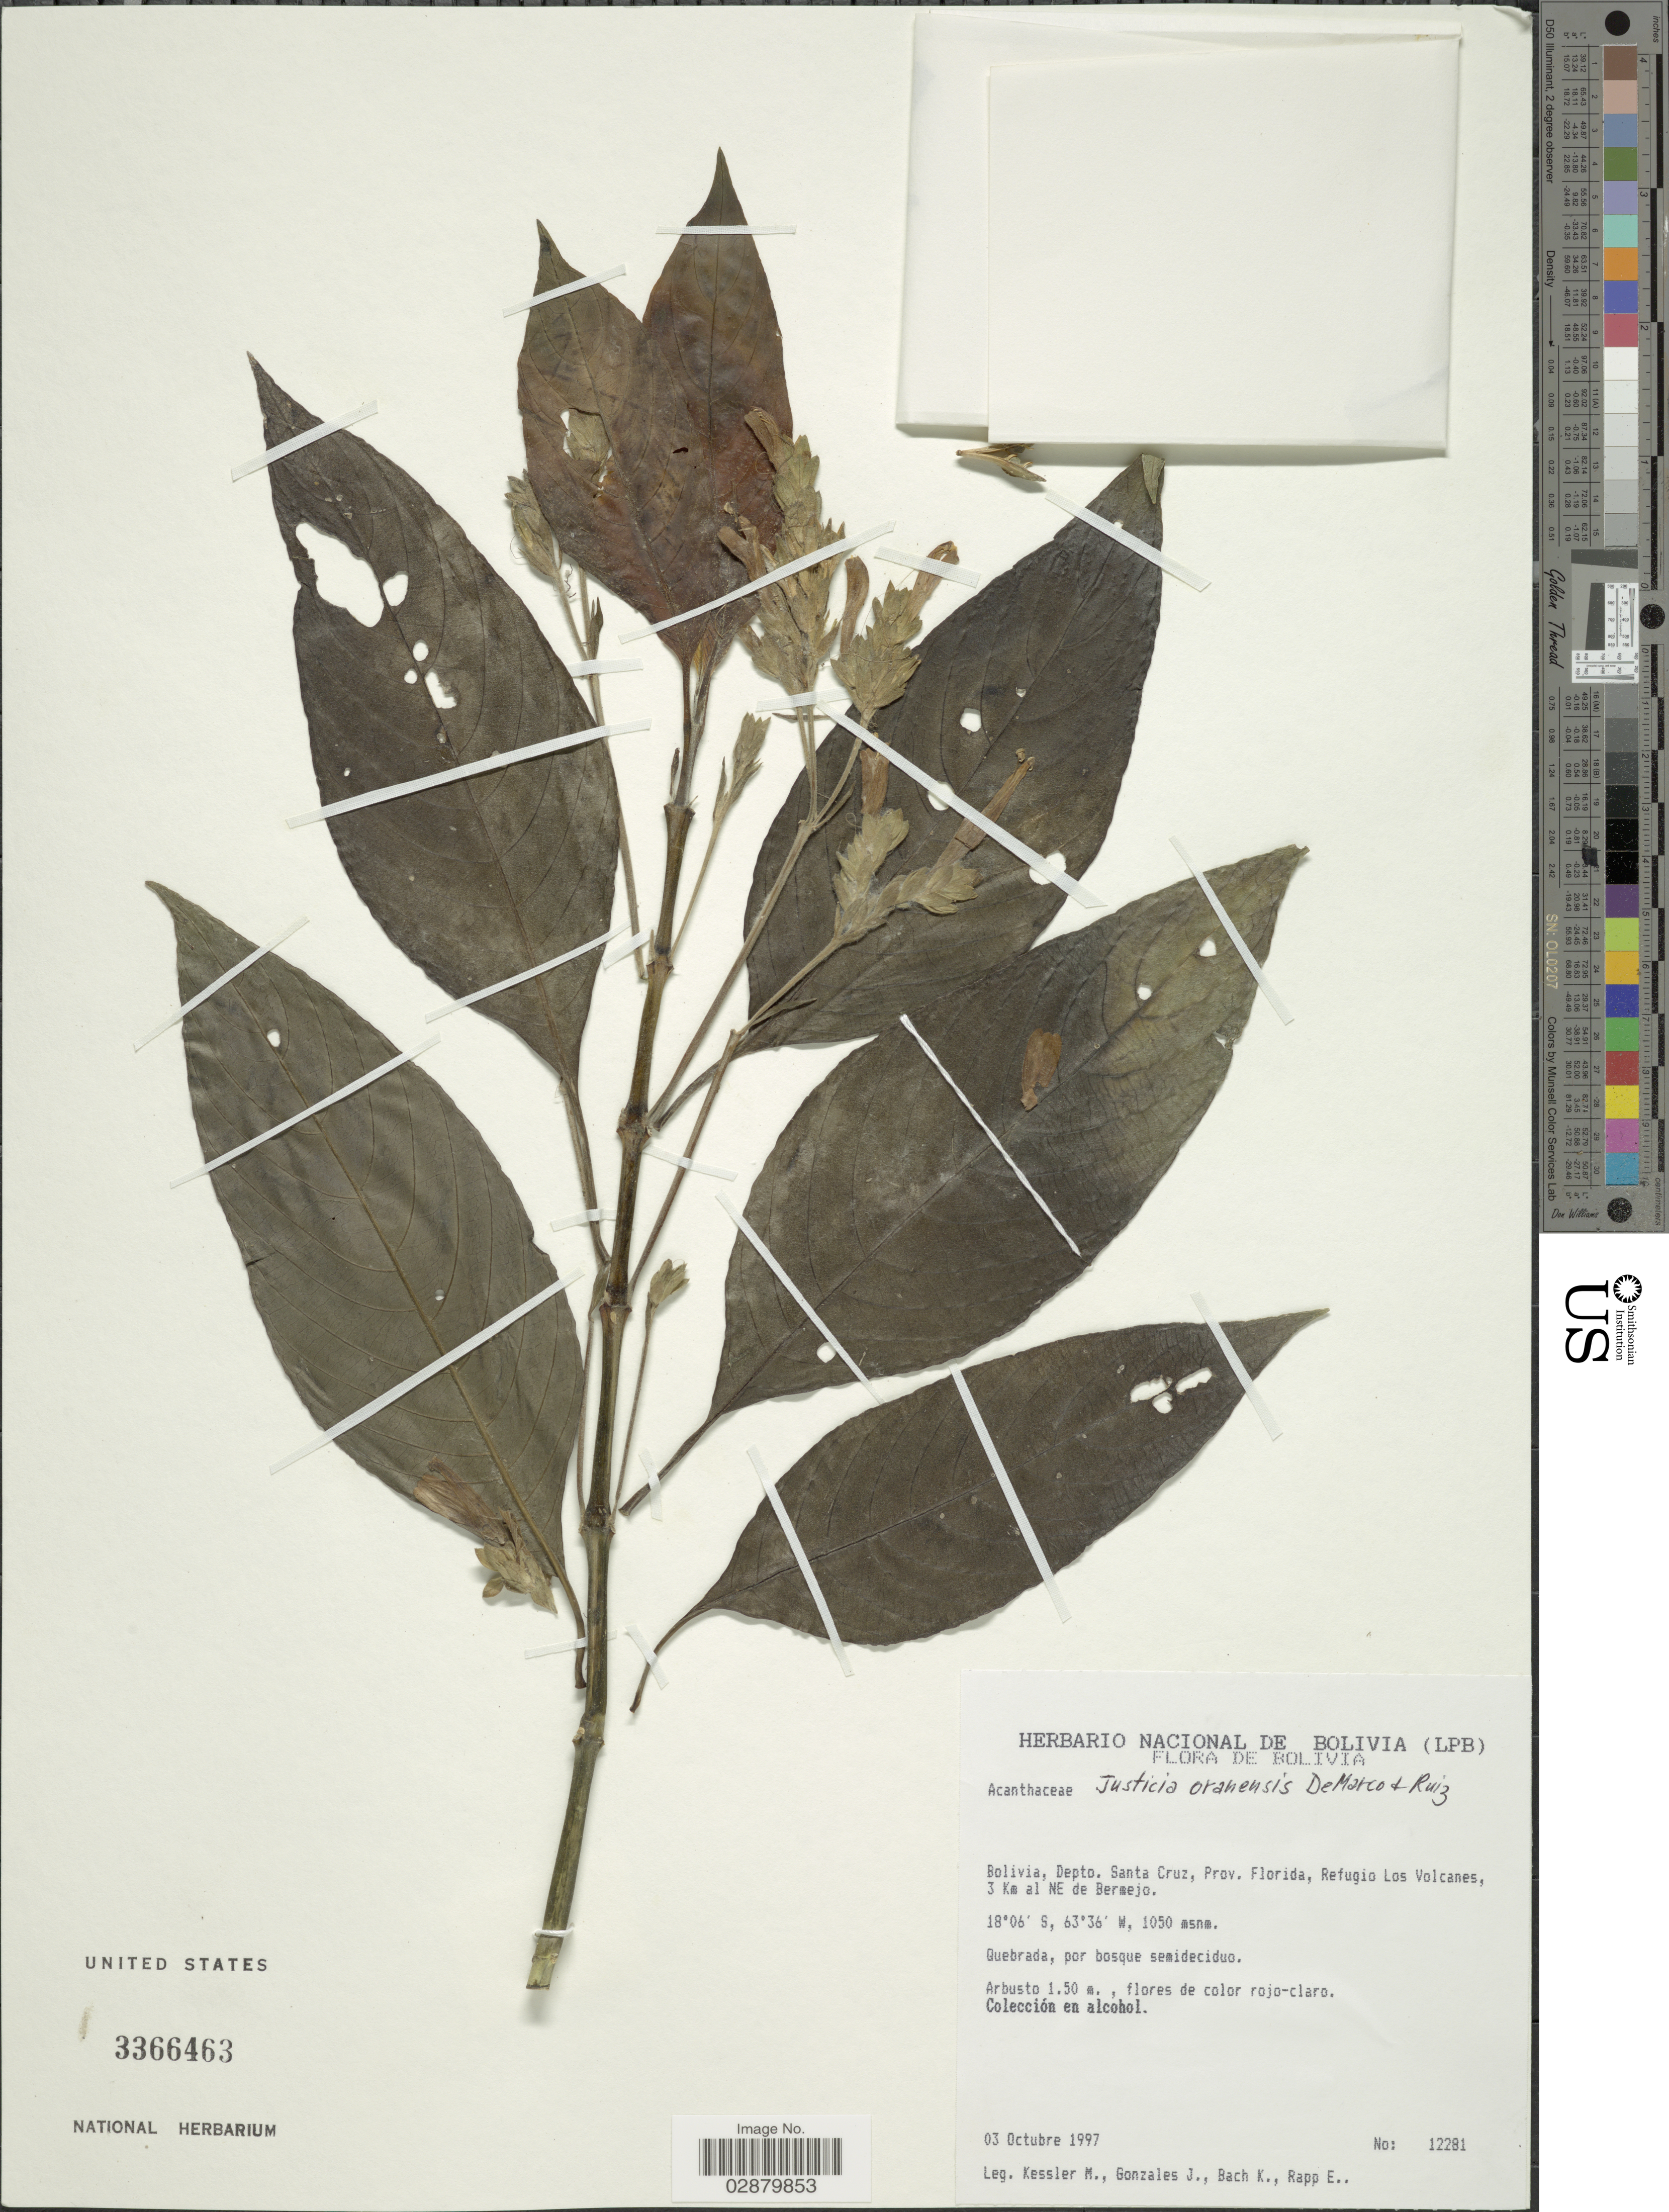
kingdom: Plantae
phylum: Tracheophyta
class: Magnoliopsida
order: Lamiales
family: Acanthaceae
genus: Justicia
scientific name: Justicia oranensis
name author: De Marco & T. Ruíz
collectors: M. Kessler, J. Gonzales, K. Bach & E. Rapp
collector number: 12281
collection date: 1997-10-03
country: Bolivia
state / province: Santa Cruz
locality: Depto. Santa Cruz, Prov. Florida, Refugio Los Volcanes, 3 Km al NE de Bermejo.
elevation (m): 1050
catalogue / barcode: US 3366463